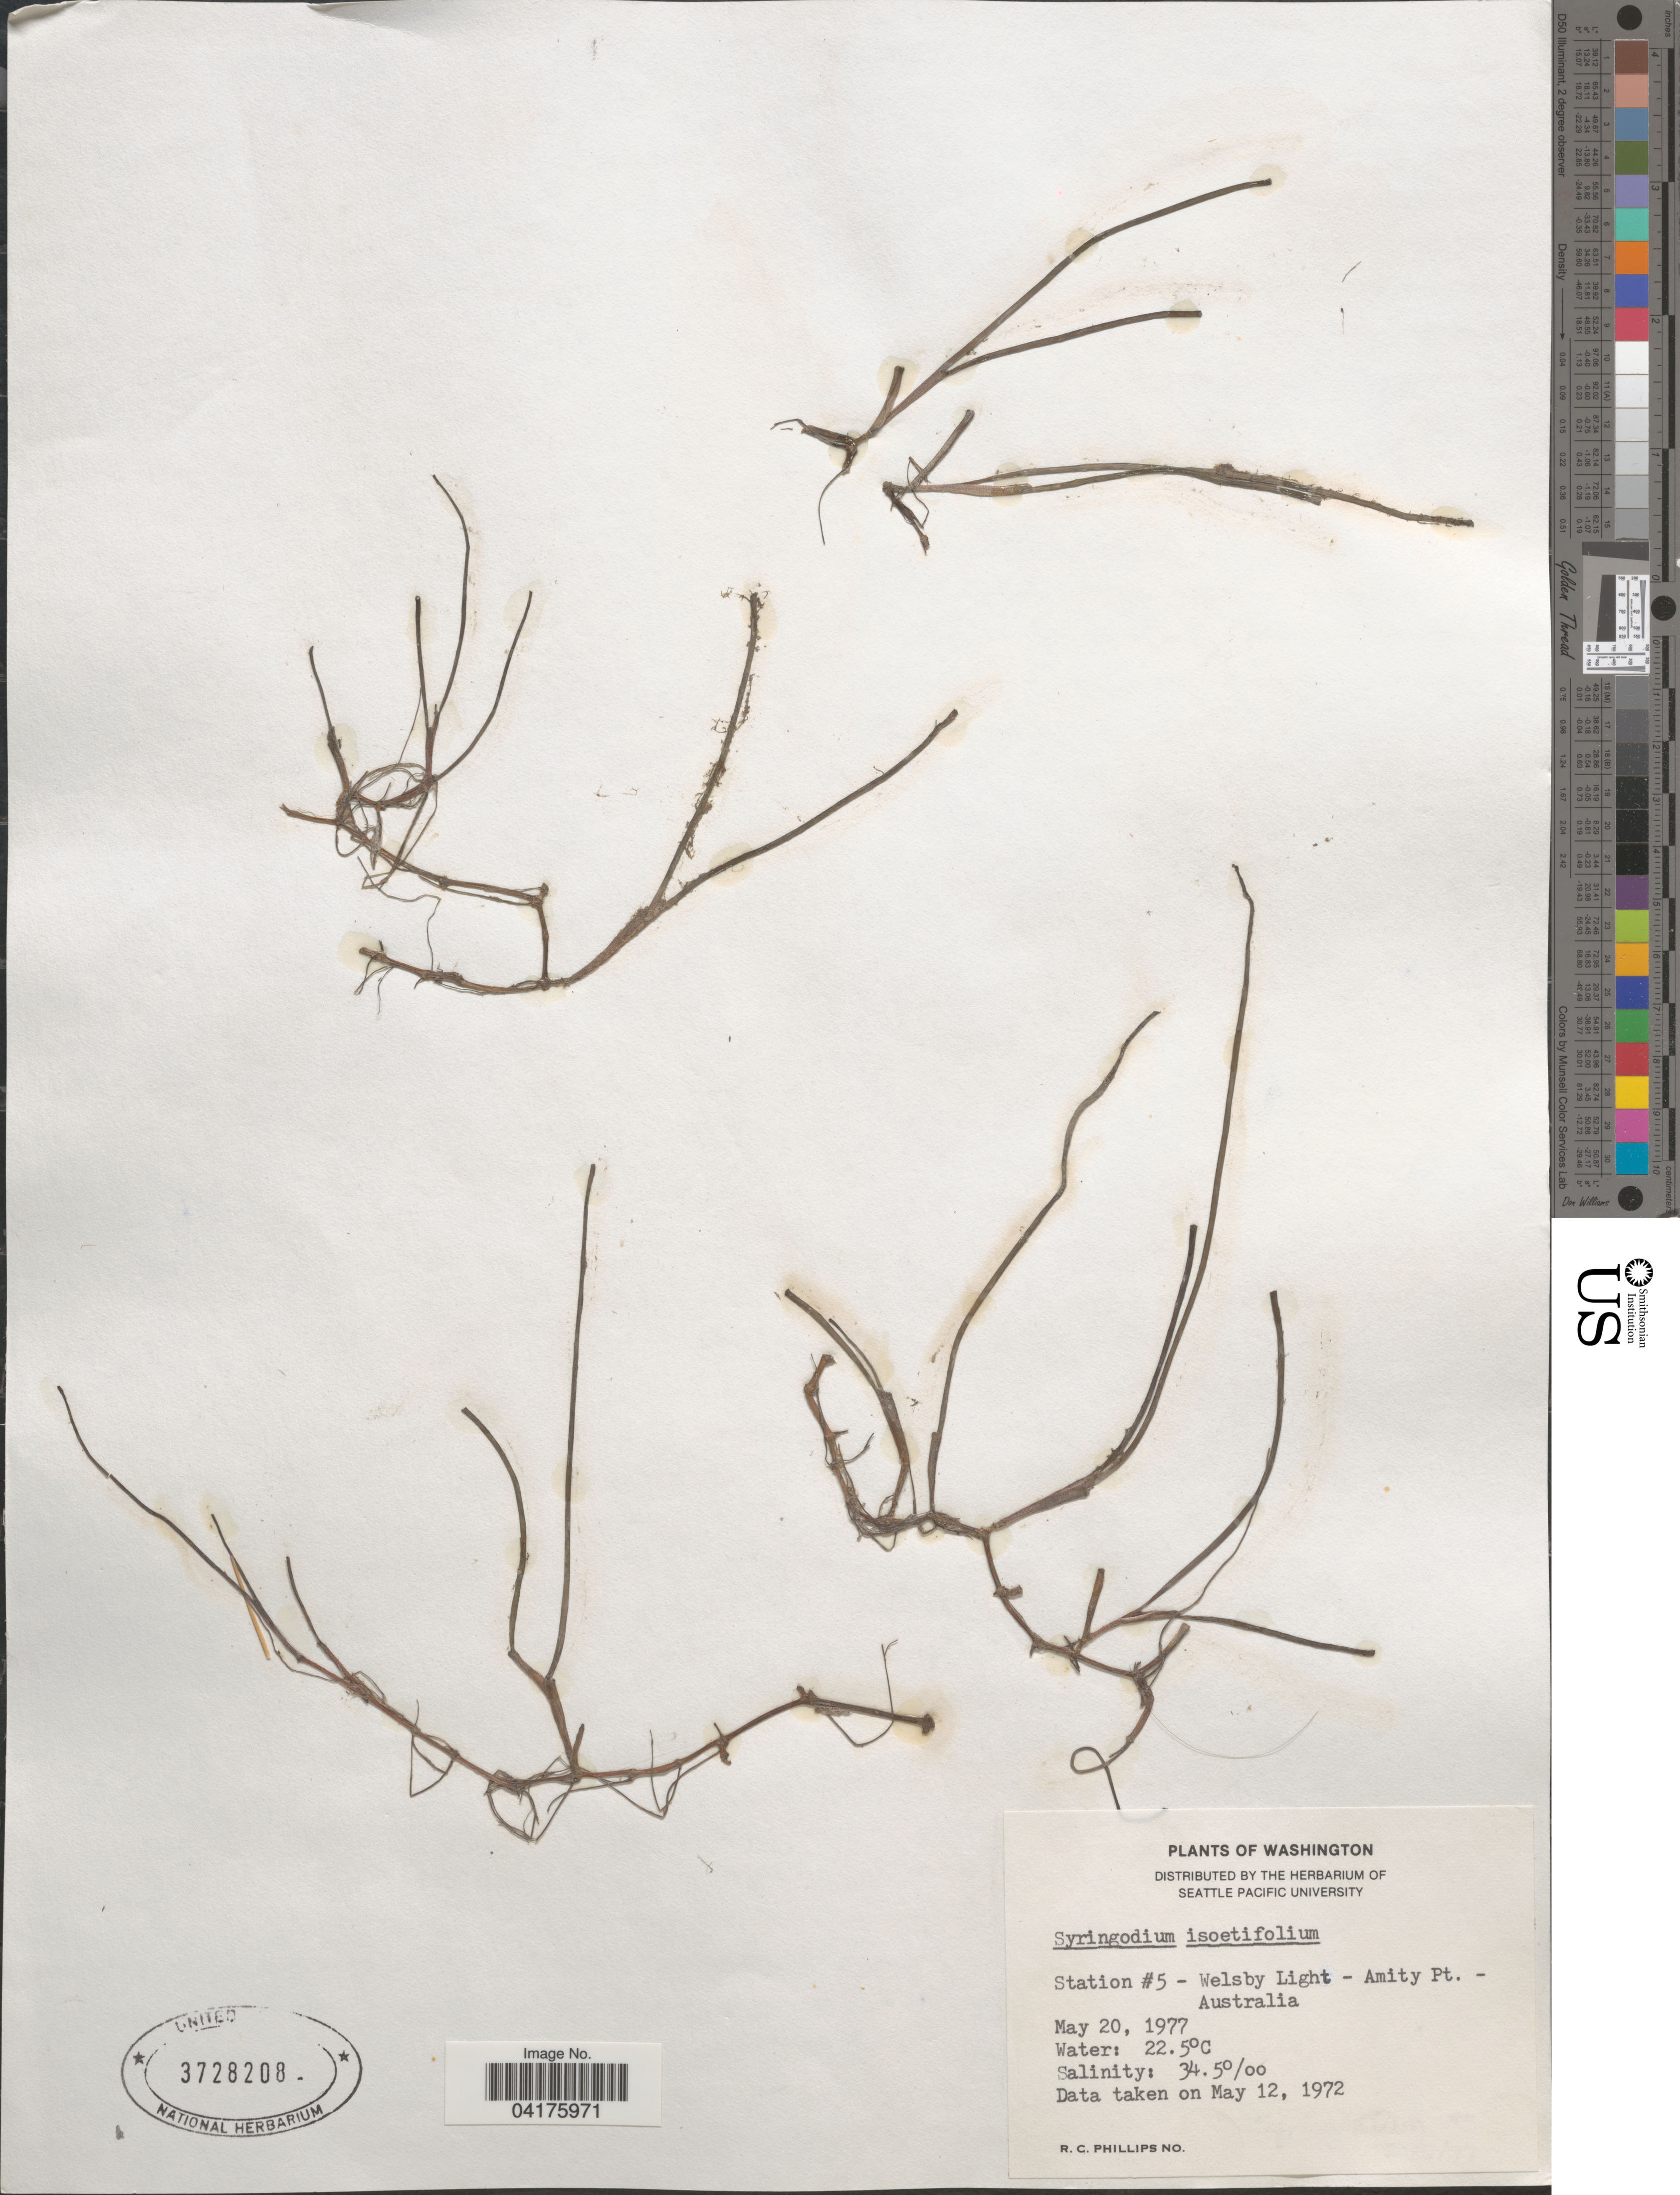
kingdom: Plantae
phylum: Tracheophyta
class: Liliopsida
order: Alismatales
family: Cymodoceaceae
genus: Syringodium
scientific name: Syringodium isoetifolium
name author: (Asch.) Dandy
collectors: R. C. Phillips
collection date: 1977-05-20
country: Australia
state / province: Queensland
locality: Station #5 - Welsby Light - Amity Pt.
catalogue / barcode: US 3728208